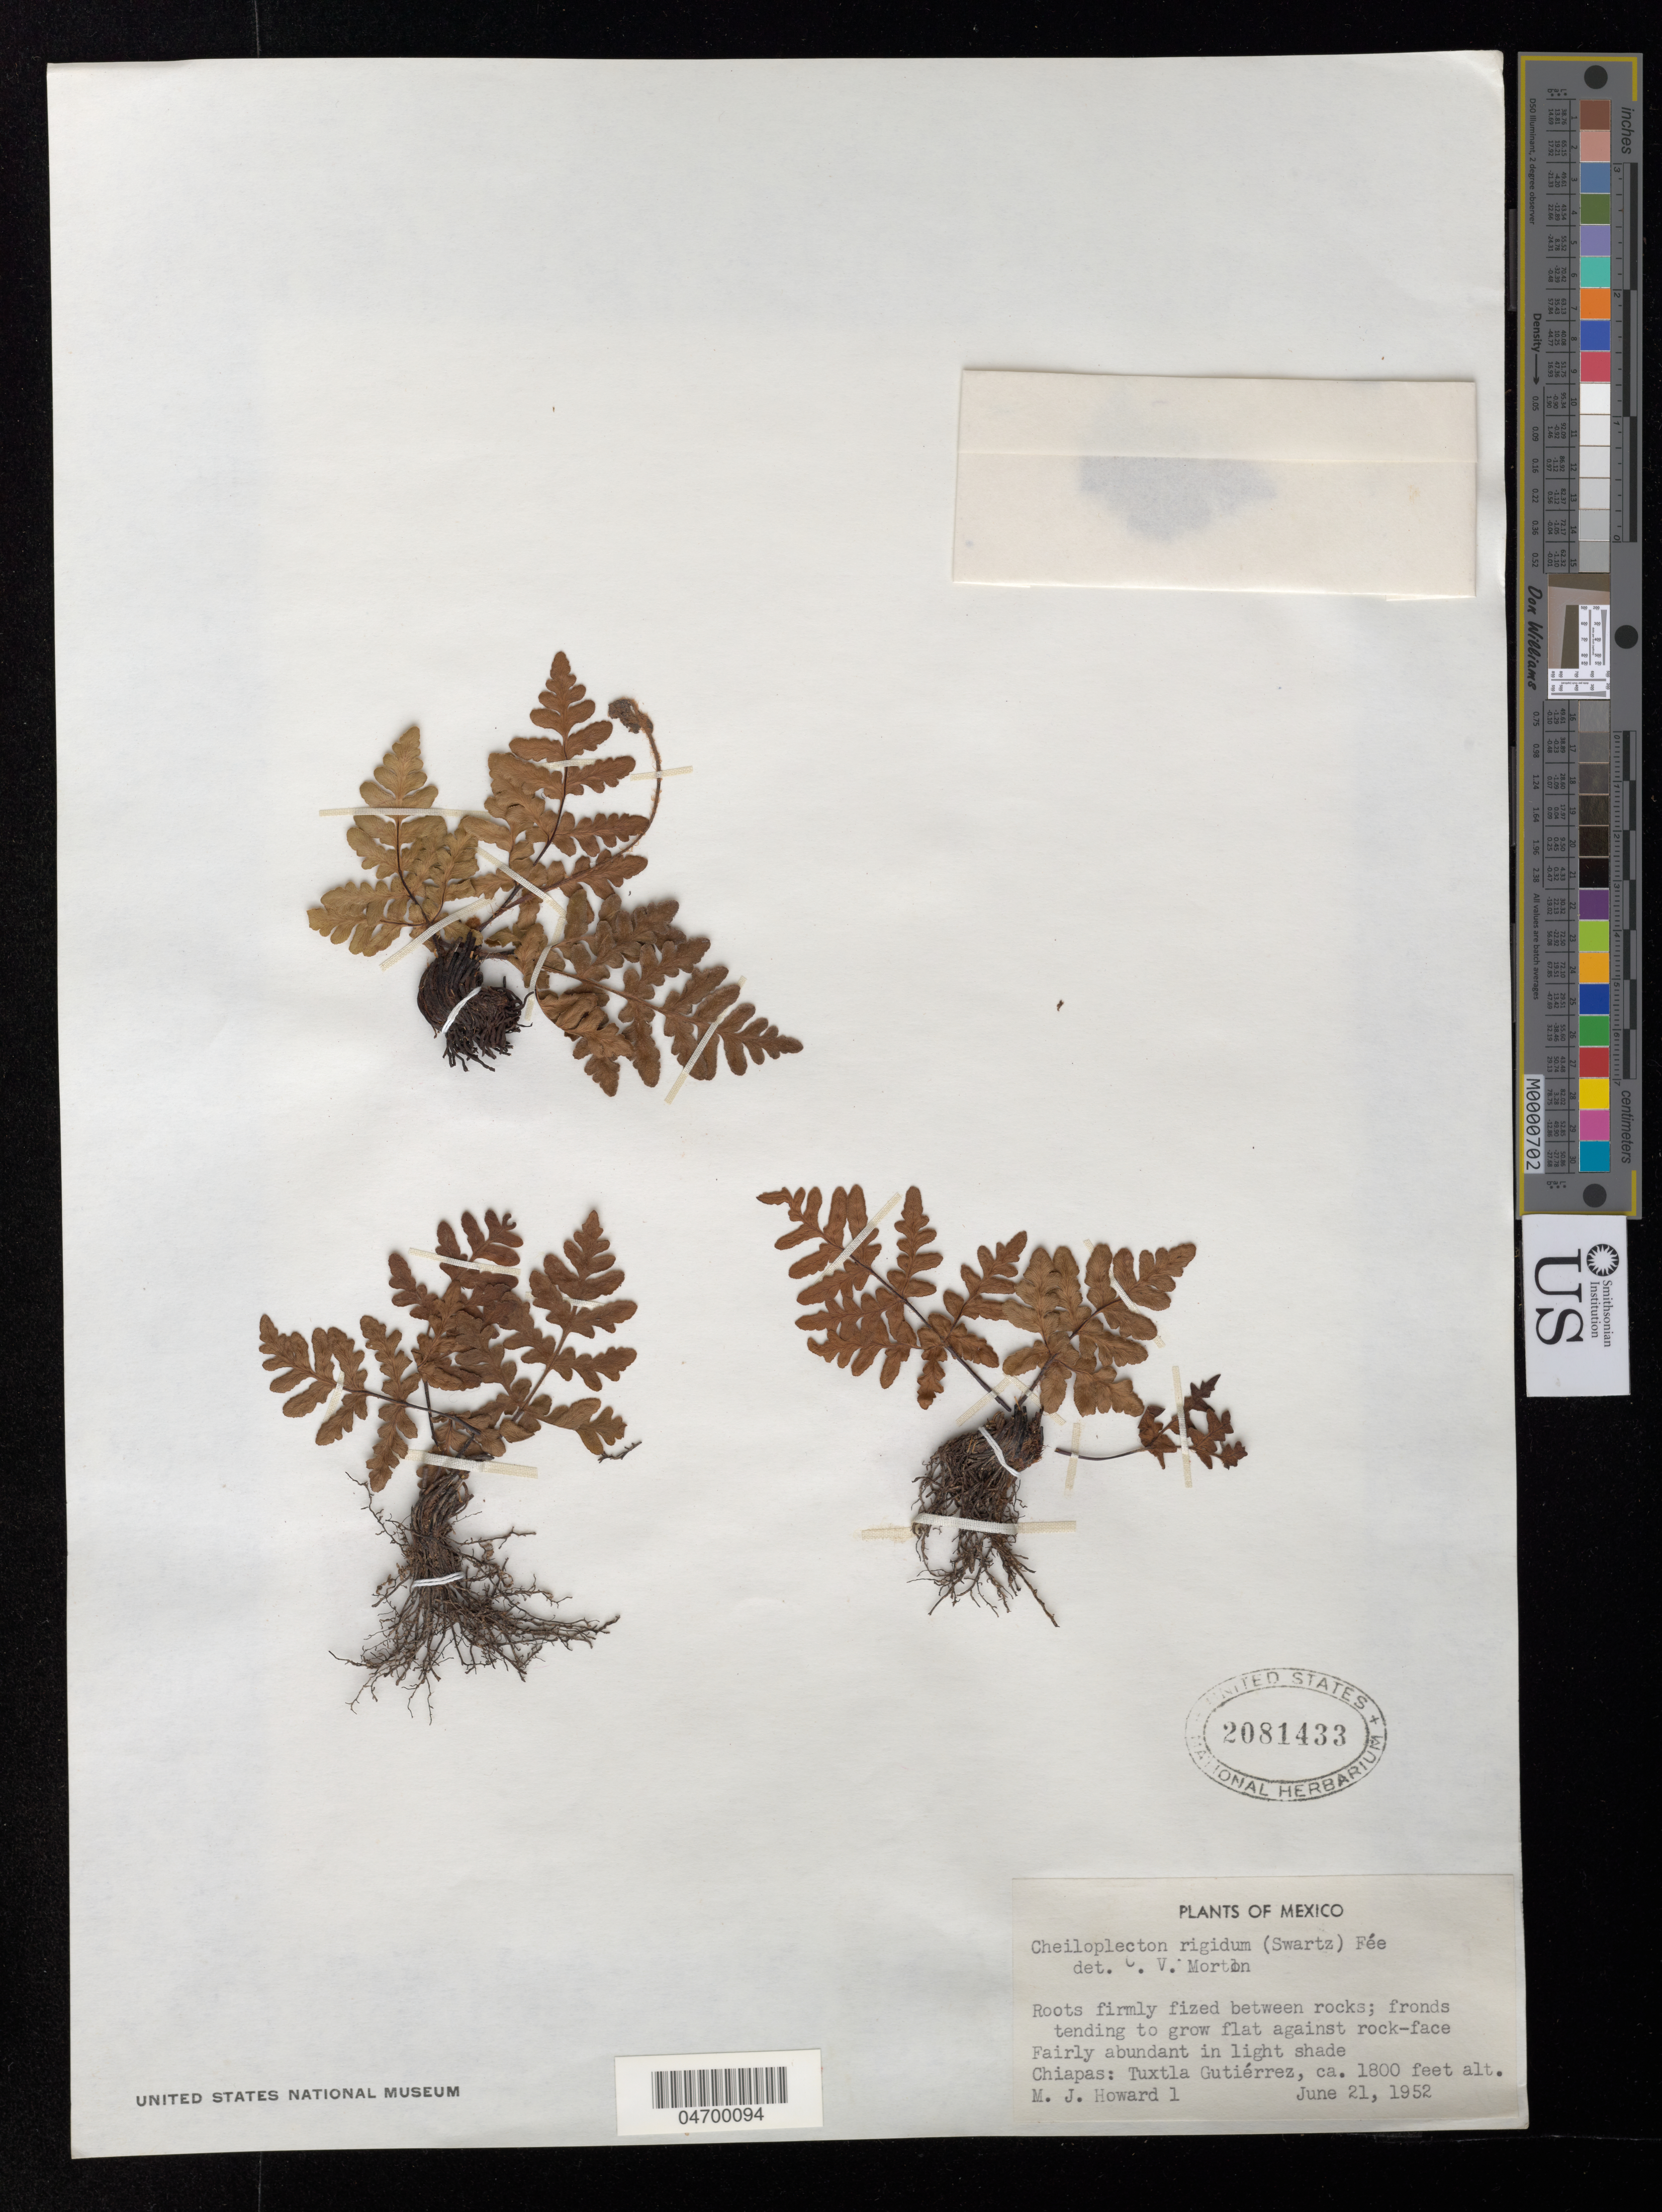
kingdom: Plantae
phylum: Tracheophyta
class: Polypodiopsida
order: Polypodiales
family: Pteridaceae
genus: Cheiloplecton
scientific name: Cheiloplecton rigidum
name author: (Sw.) Fée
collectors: M. Howard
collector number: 1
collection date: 1952-06-21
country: Mexico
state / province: Chiapas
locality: Tuxtla Gutiérrez.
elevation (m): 549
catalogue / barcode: US 2081433